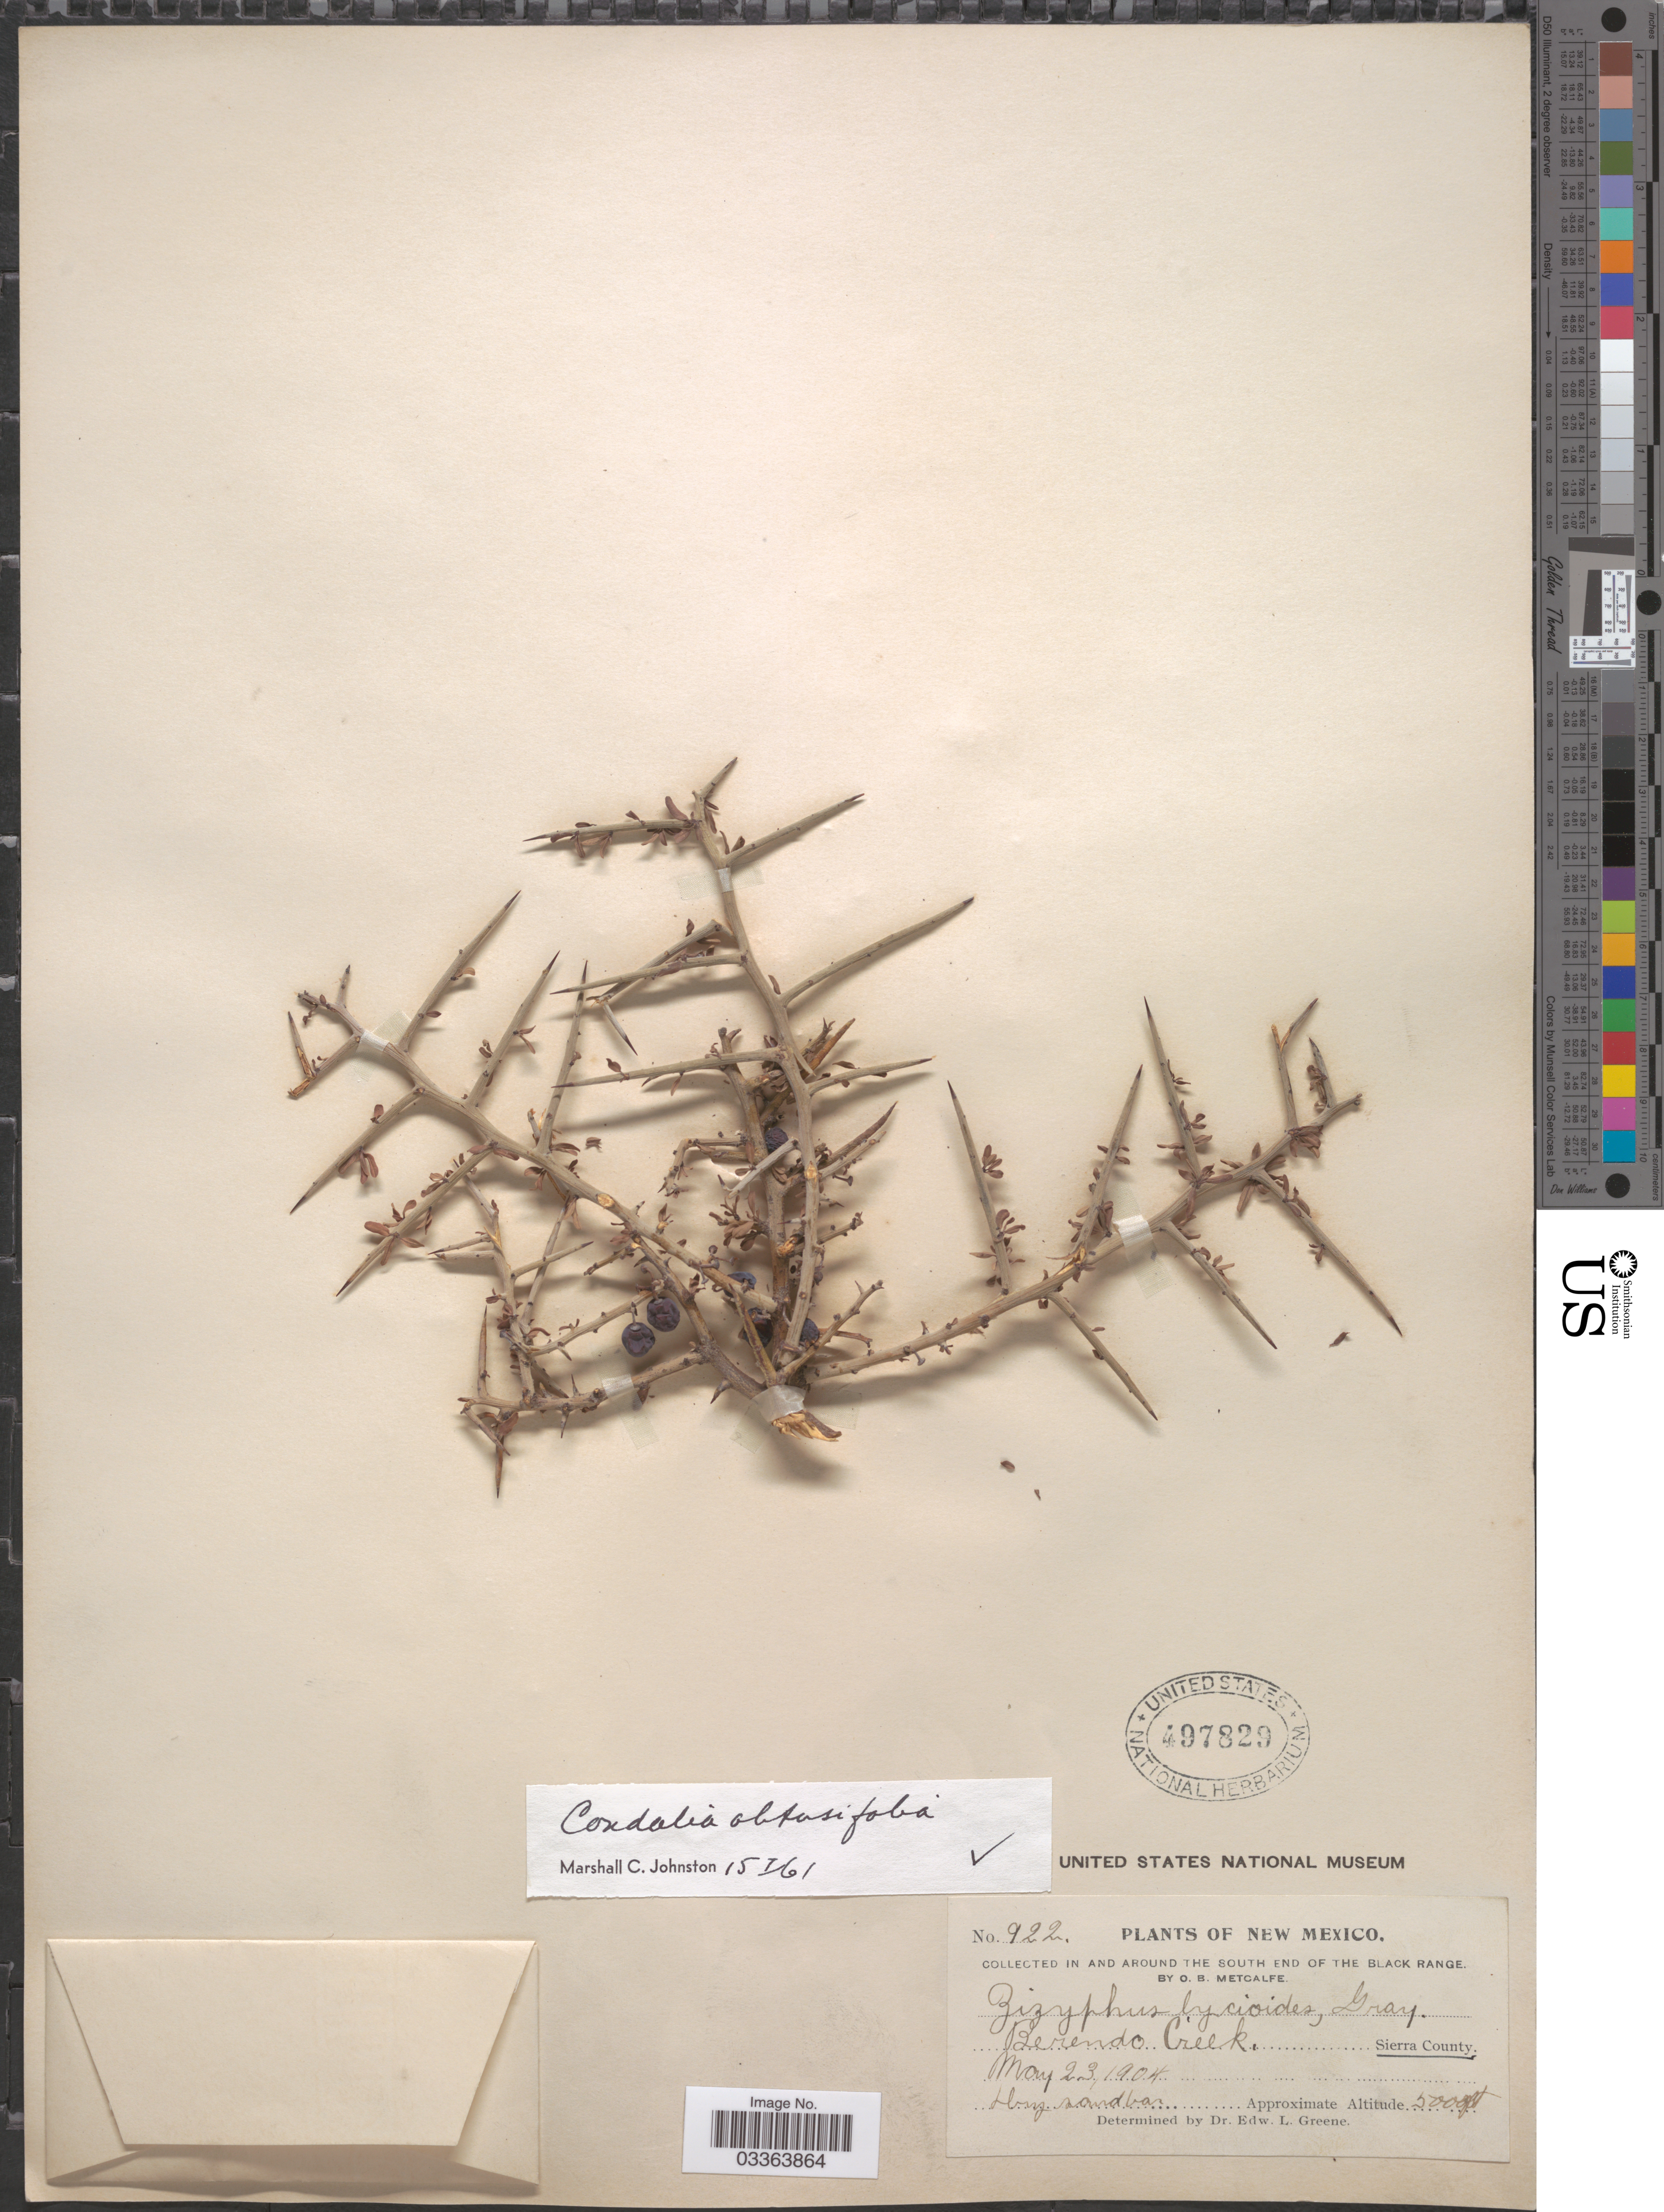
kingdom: Plantae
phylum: Tracheophyta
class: Magnoliopsida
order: Rosales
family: Rhamnaceae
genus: Sarcomphalus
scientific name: Sarcomphalus obtusifolius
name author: (Hook. ex Torr. & A. Gray) Hauenschild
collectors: O. B. Metcalfe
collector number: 922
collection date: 1904-05-23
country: United States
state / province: New Mexico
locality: In and around the south end of the Black Range. Berendo Creek. Sierra County.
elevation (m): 1524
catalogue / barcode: US 497829